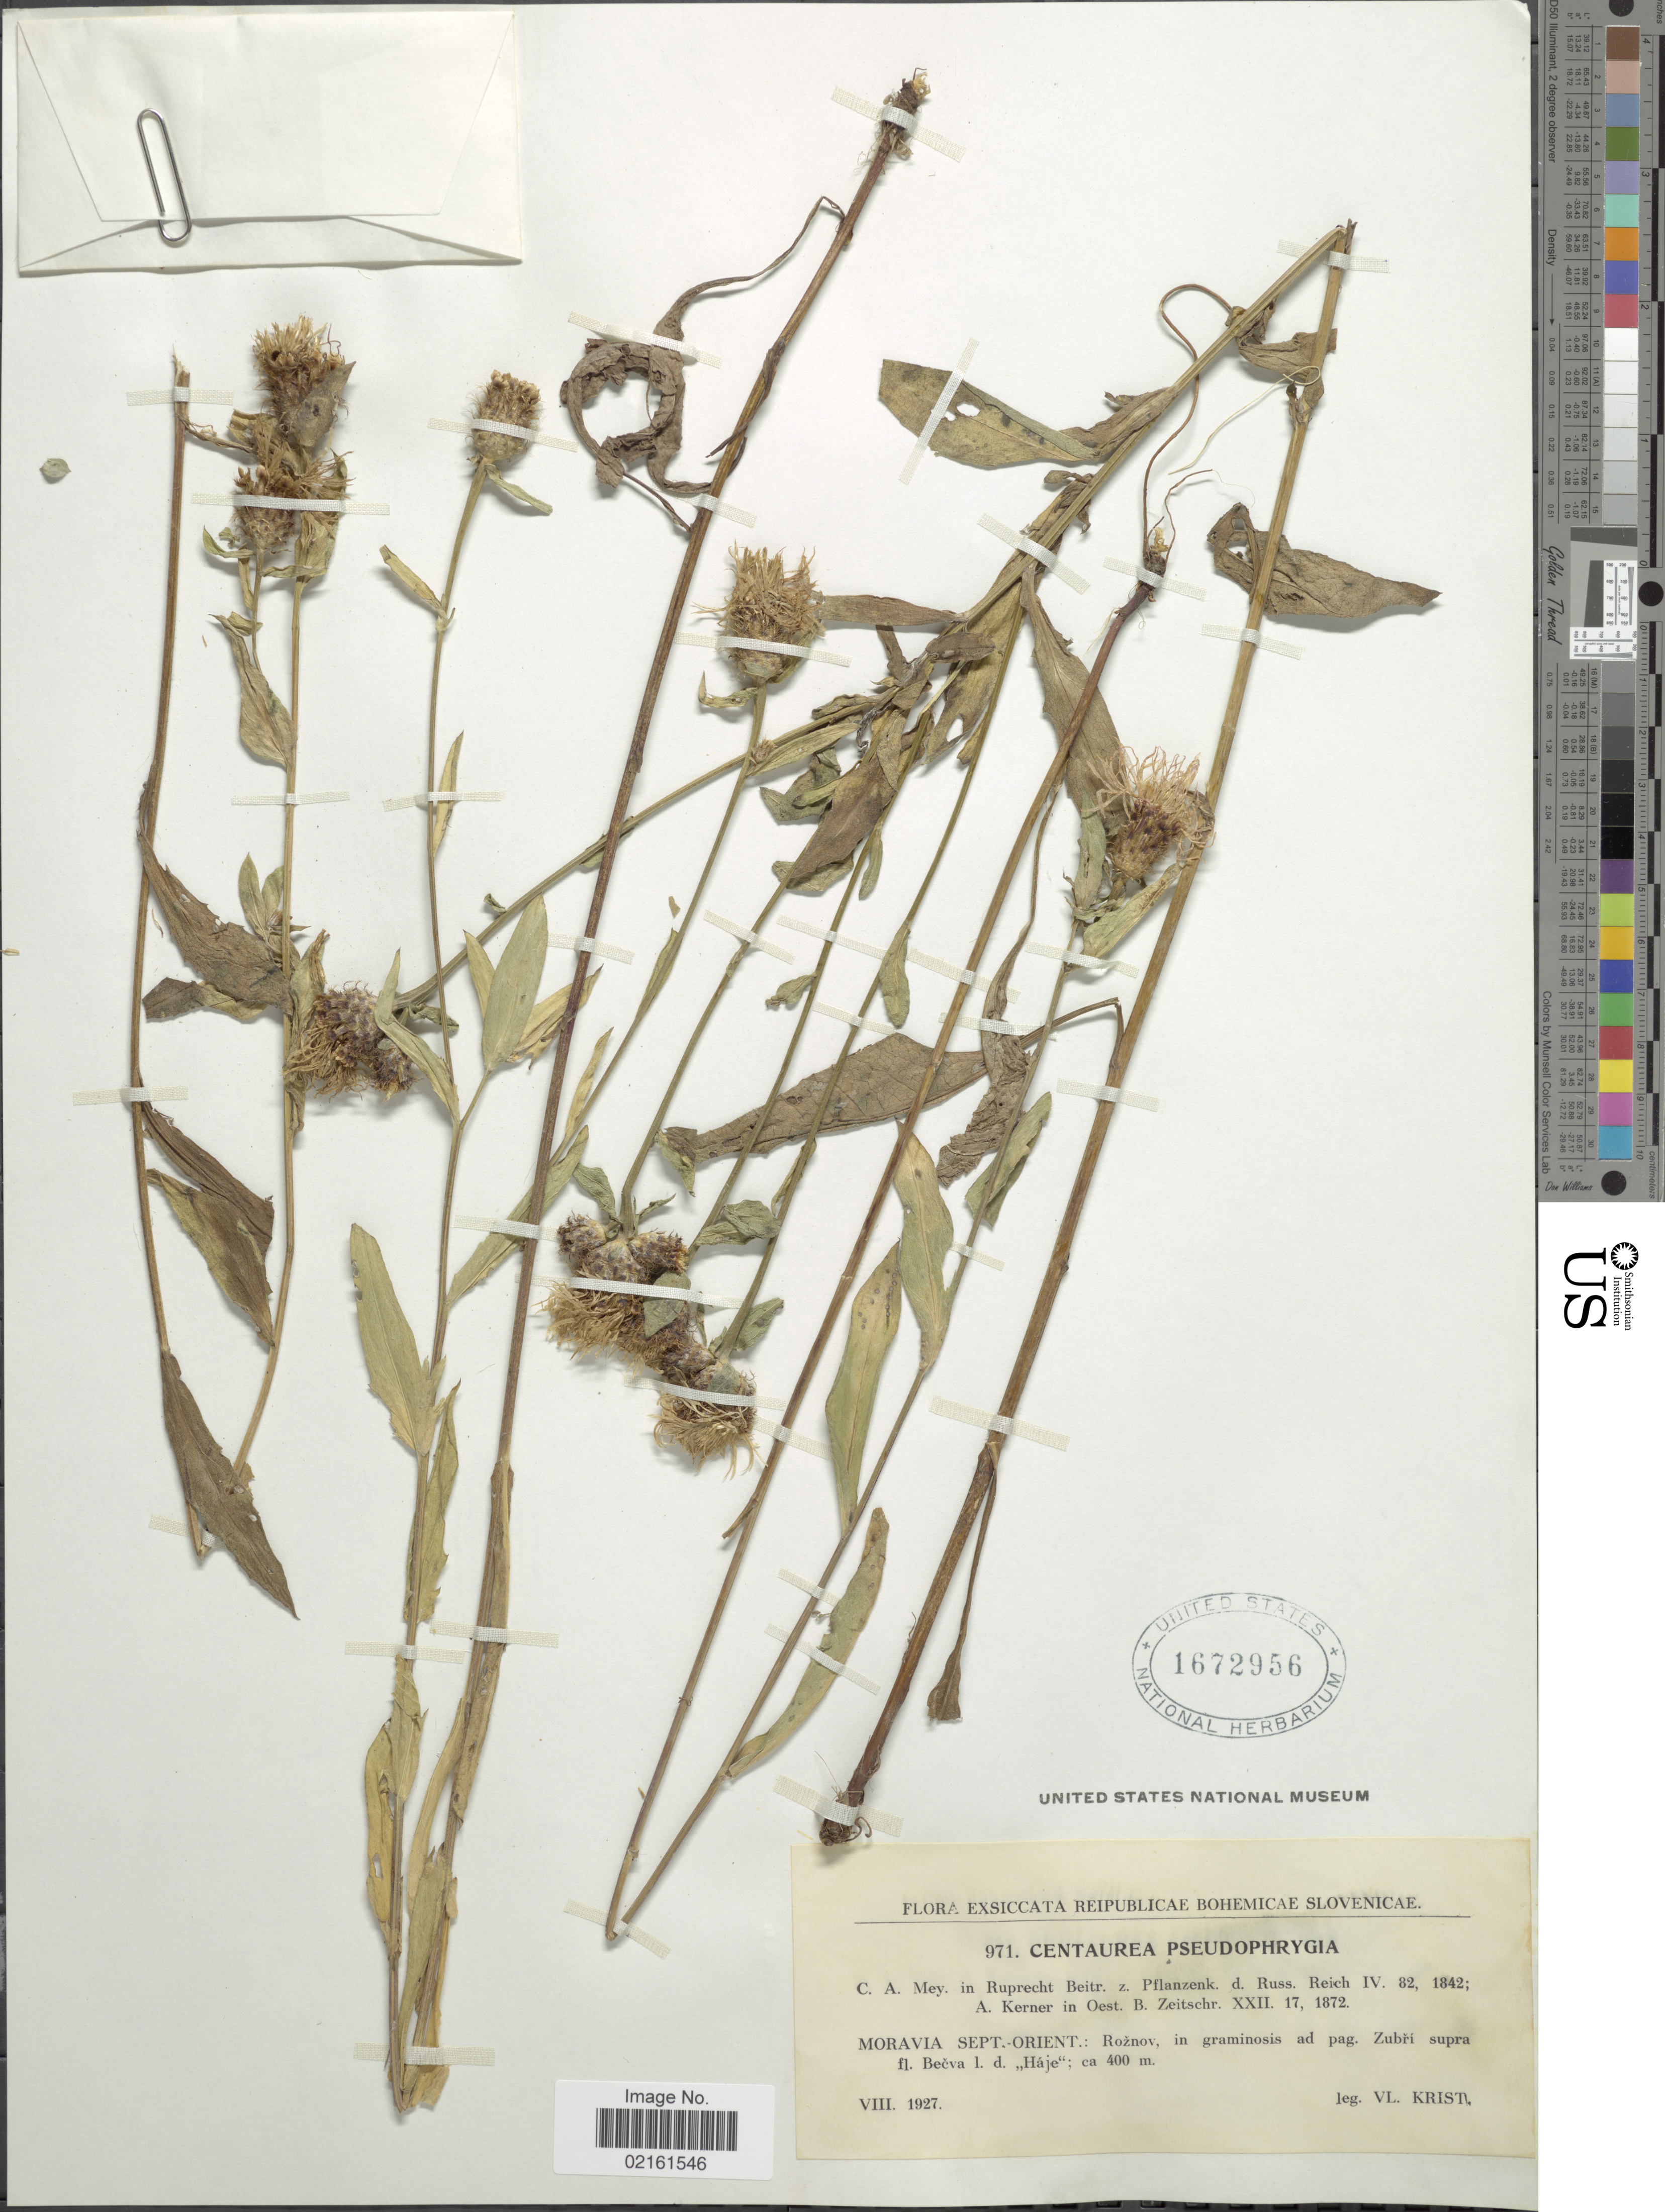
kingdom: Plantae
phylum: Tracheophyta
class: Magnoliopsida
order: Asterales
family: Asteraceae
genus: Centaurea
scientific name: Centaurea phrygia subsp. pseudophrygia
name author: (C.A. Mey.) Gugler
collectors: V. Krist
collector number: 971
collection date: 1927-08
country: Czechia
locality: Reipublicae Bohemicae Slovenicae, Moravia Sept.-Orient., Roznov, ad pag. Zubri supra fl. Becva l. d. Haje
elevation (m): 400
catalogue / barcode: US 1672956